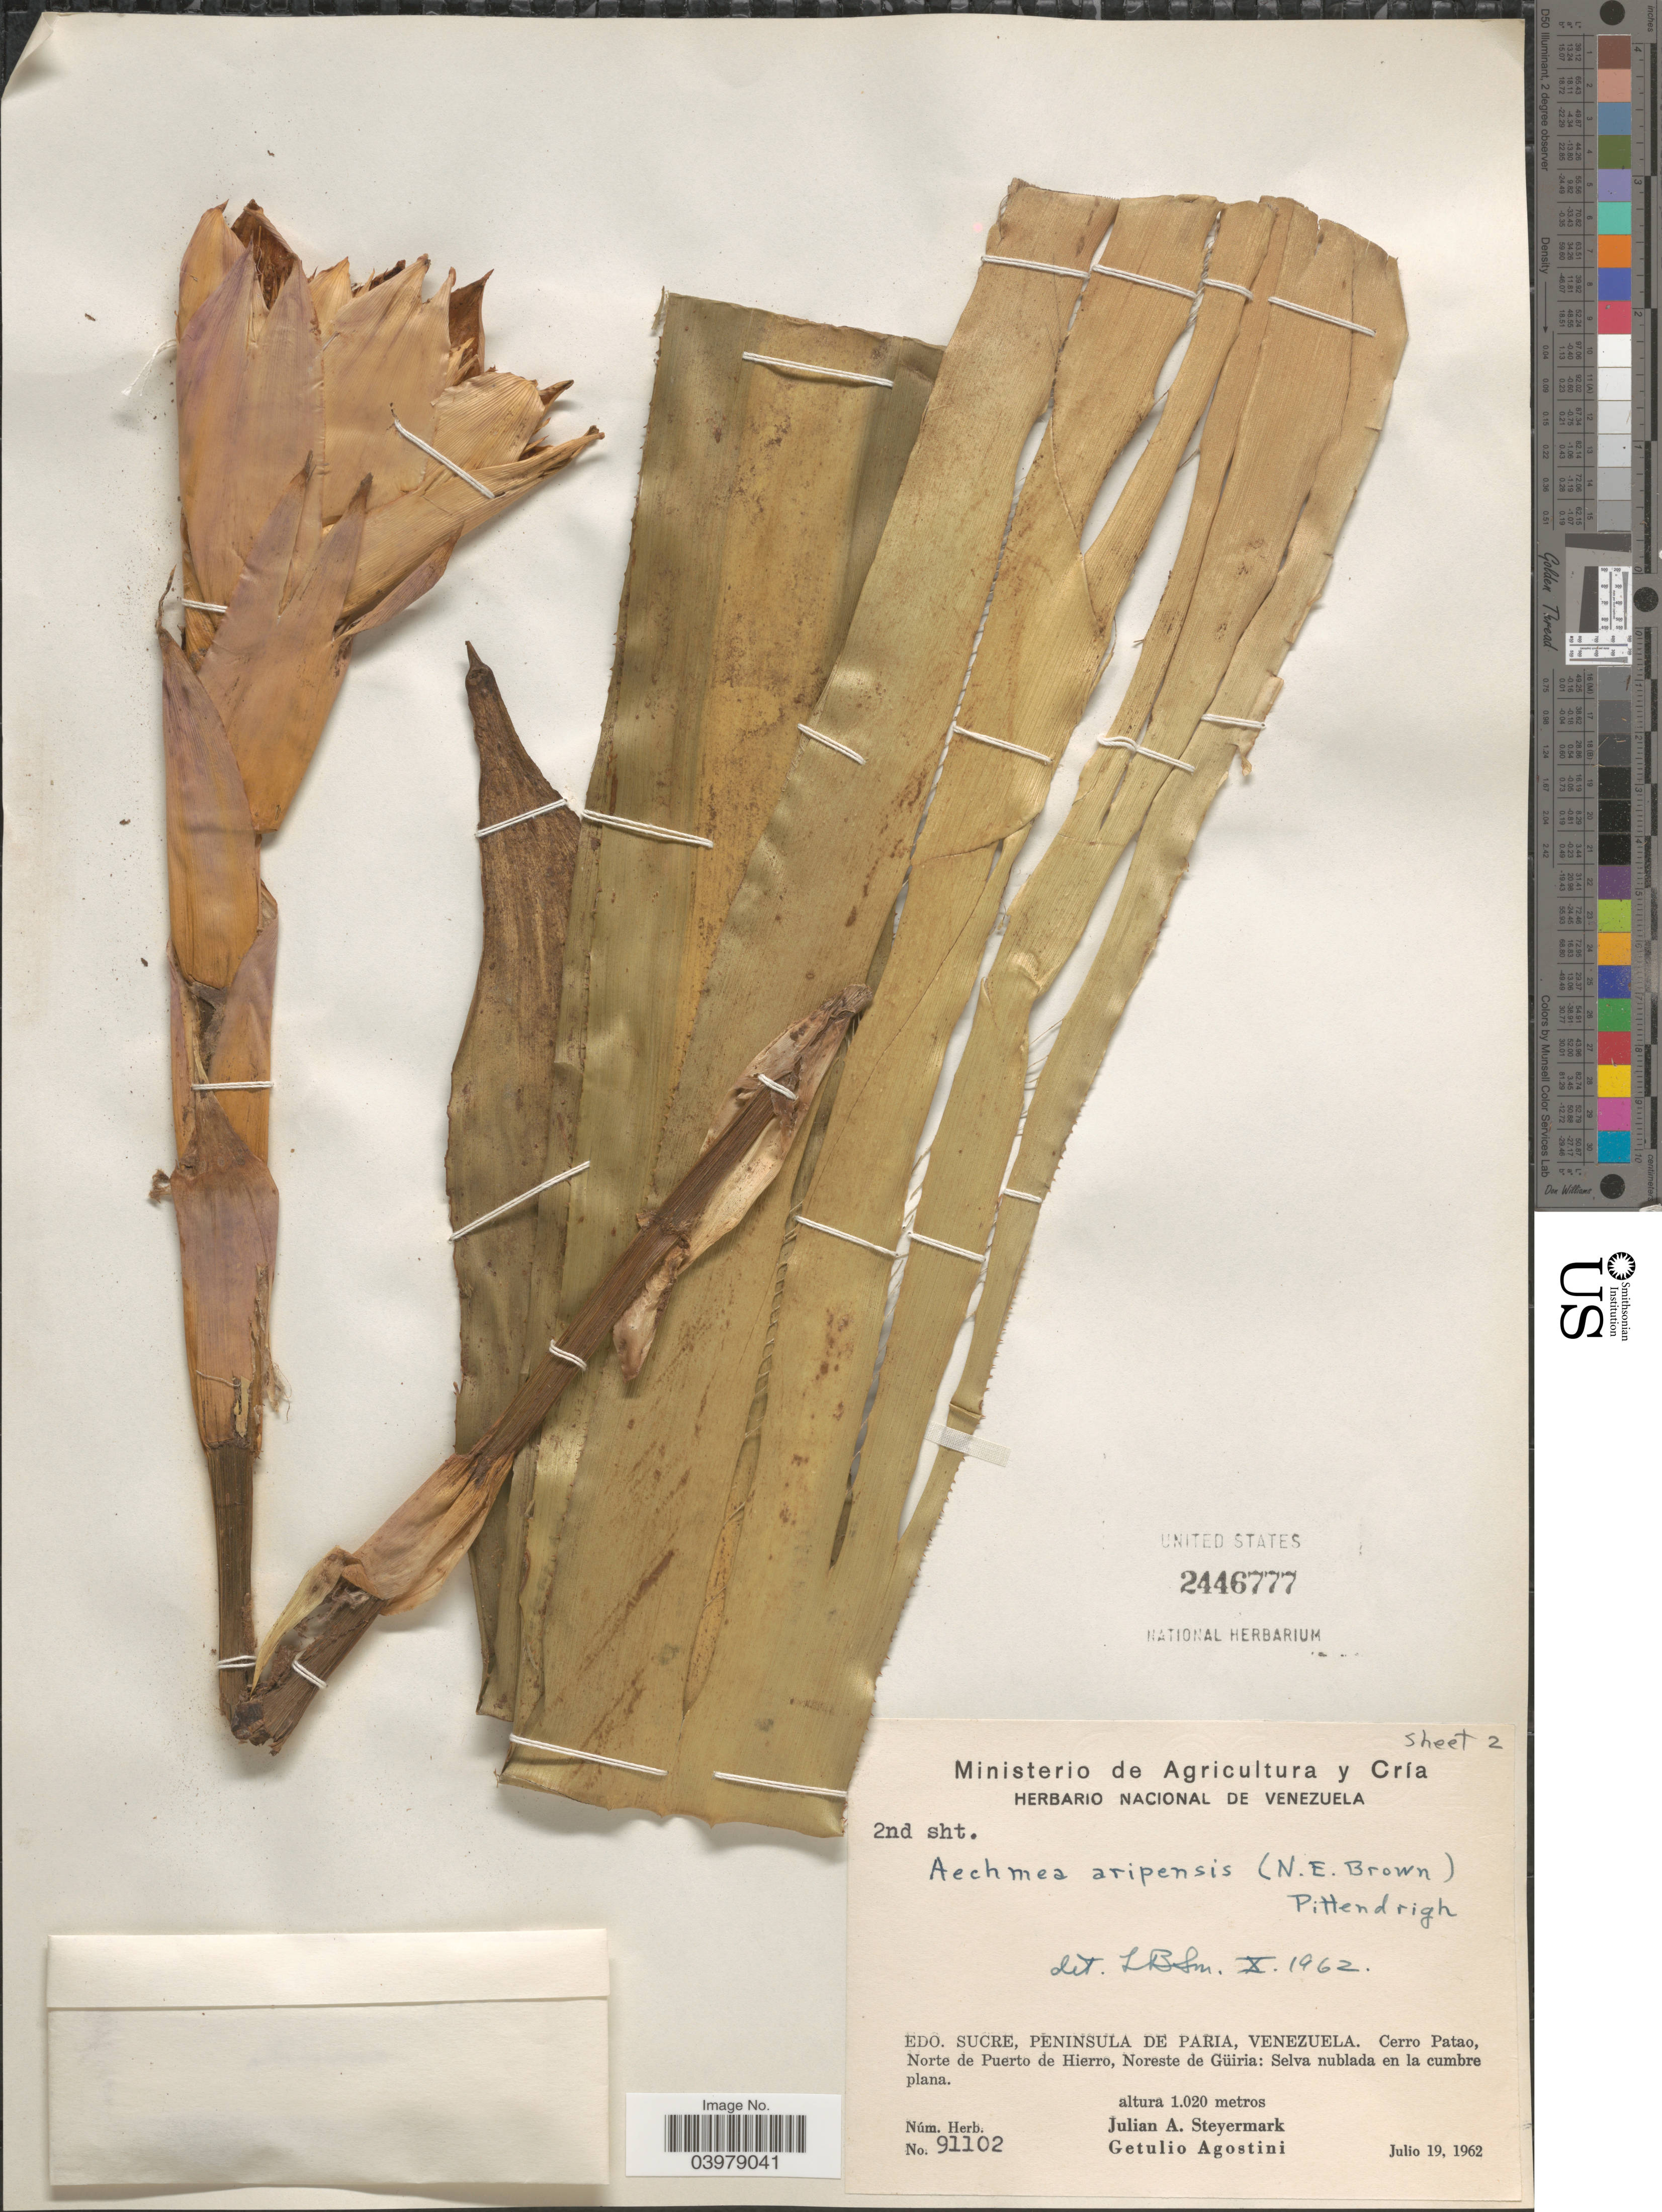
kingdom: Plantae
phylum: Tracheophyta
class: Liliopsida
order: Poales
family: Bromeliaceae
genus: Aechmea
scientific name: Aechmea aripensis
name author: (N.E. Br.) Pittendr.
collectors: J. Steyermark & G. Agostini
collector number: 91102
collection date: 1962-07-19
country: Venezuela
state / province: Sucre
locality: Peninsula de Paria. Cerro Patao, Norte de Puerto de Hierro, Noreste de Güiria: Selva nublada en la cumbre plana.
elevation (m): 1020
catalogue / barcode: US 2446777